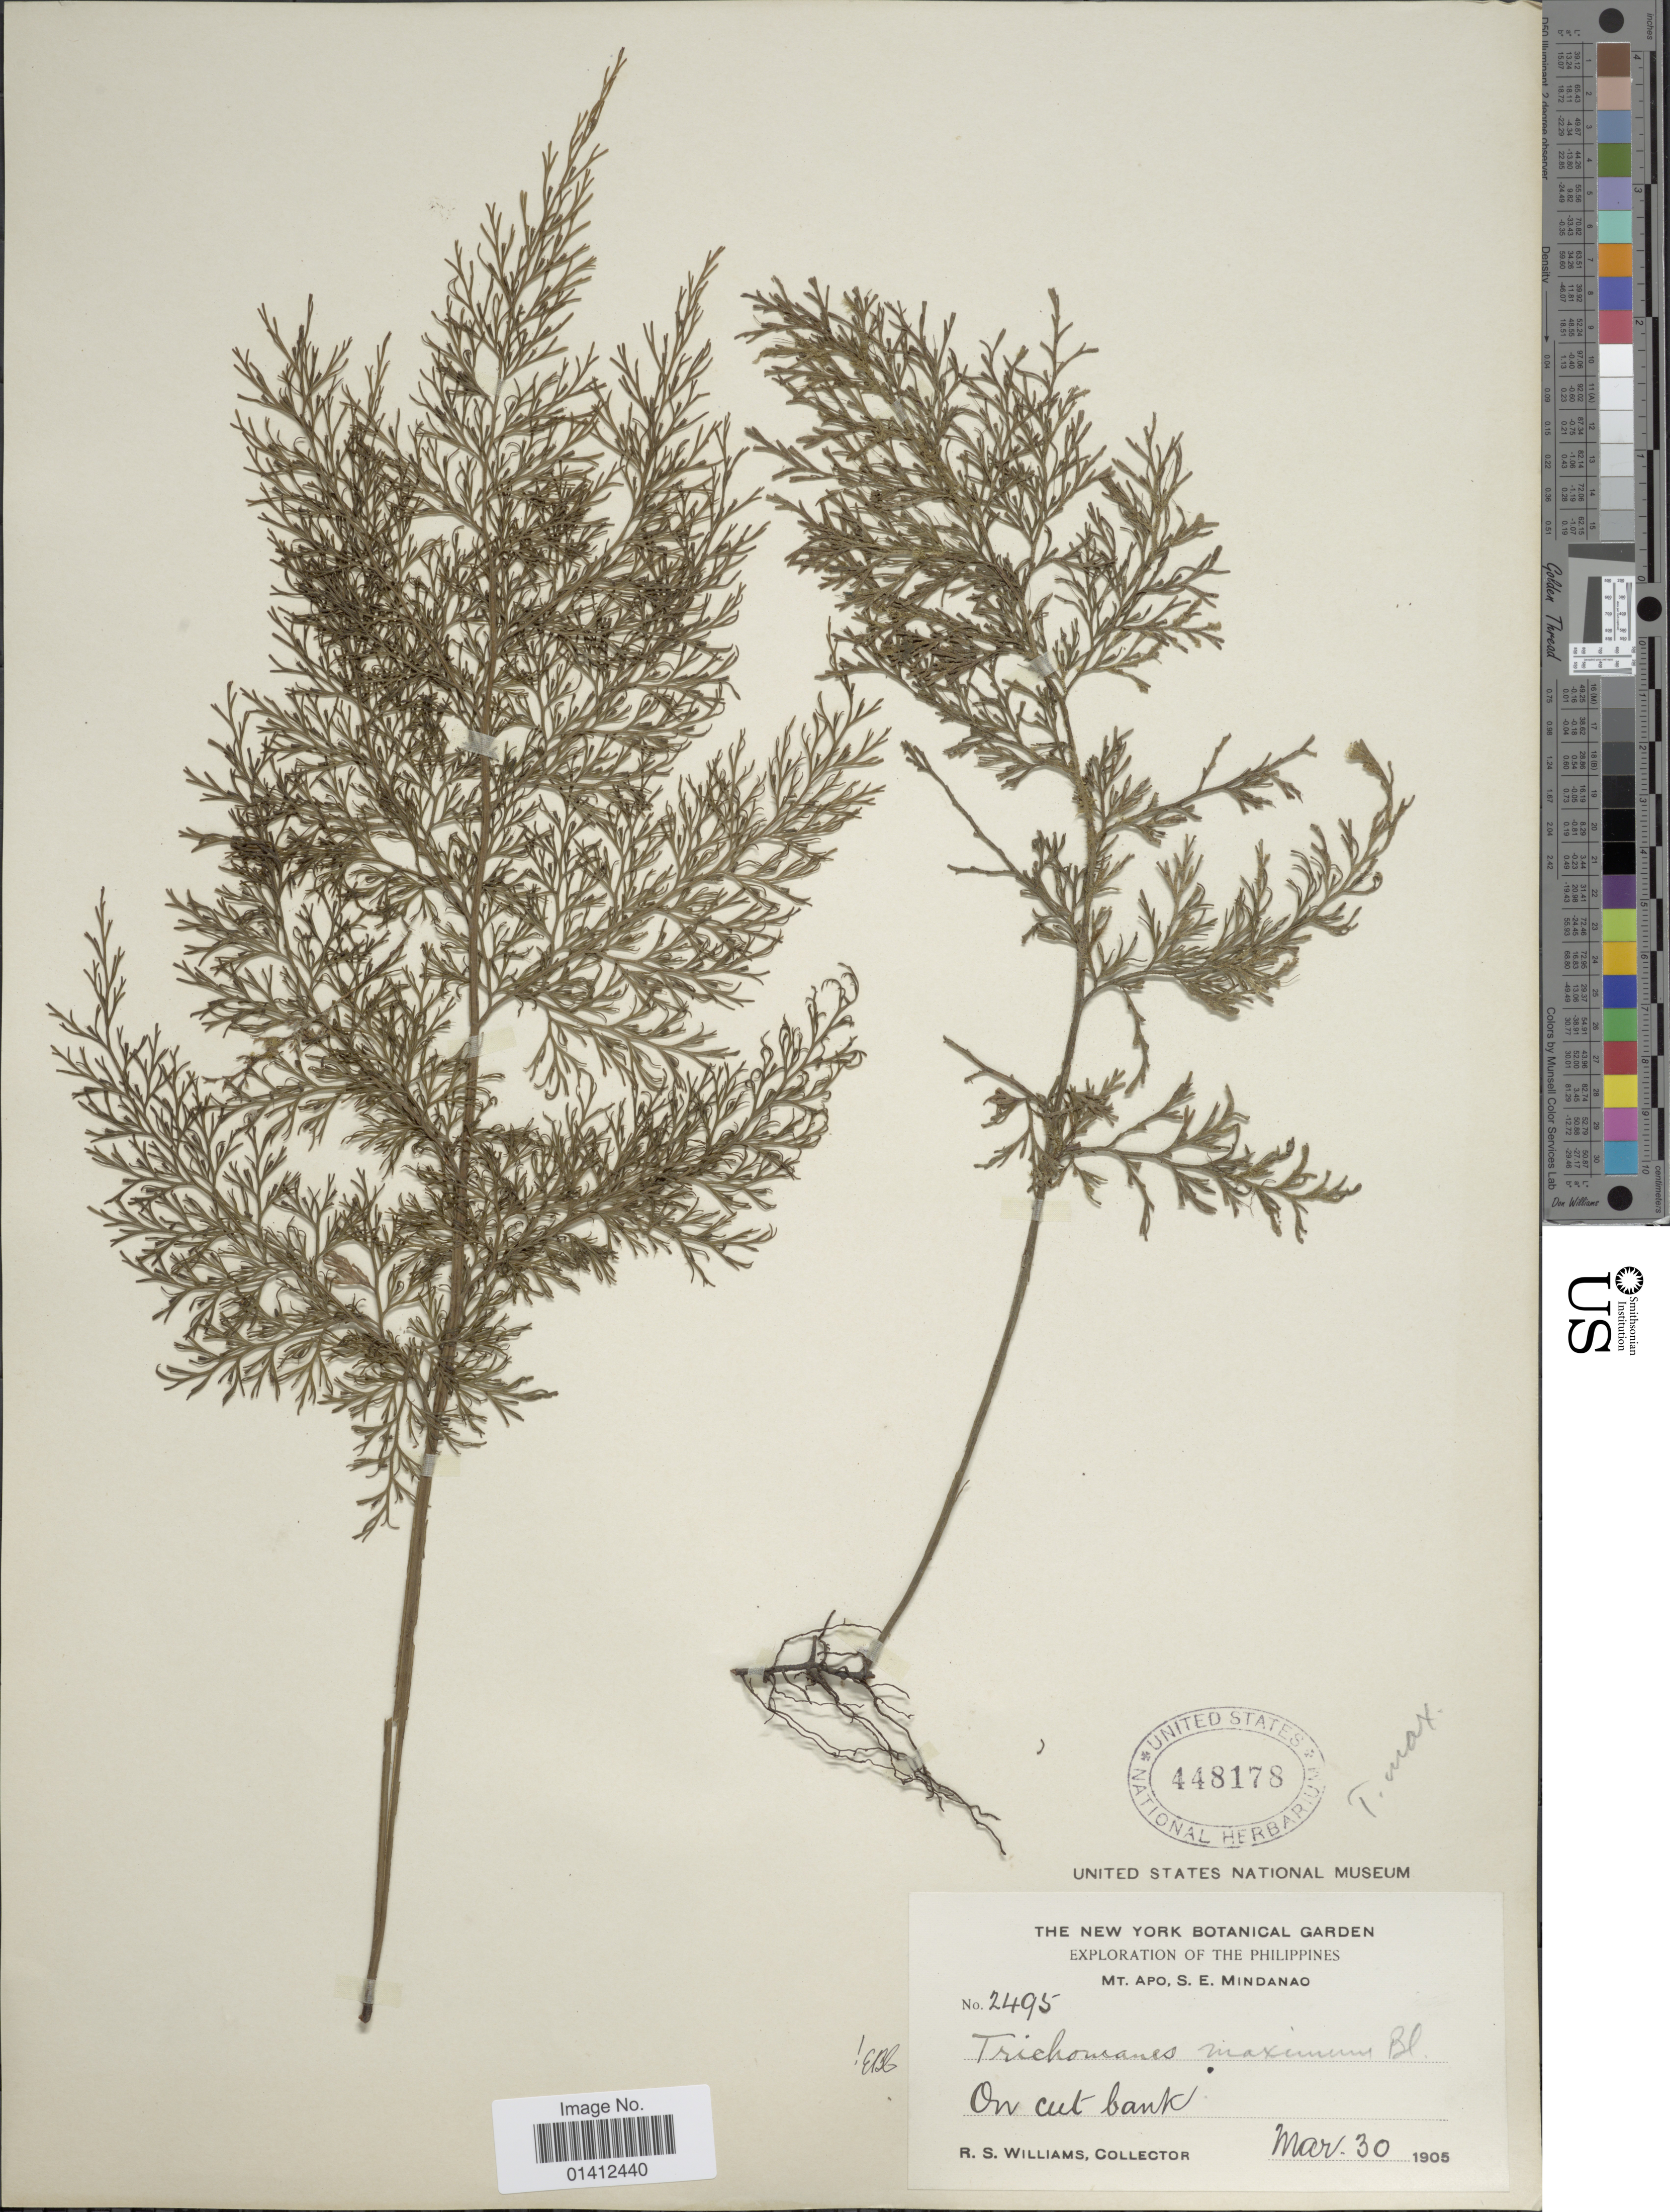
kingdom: Plantae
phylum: Tracheophyta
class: Polypodiopsida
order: Hymenophyllales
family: Hymenophyllaceae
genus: Vandenboschia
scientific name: Vandenboschia maxima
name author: (Blume) Copel.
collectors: R. S. Williams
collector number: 2495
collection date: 1905-03-30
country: Philippines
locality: Mt Apo, S.E Mindanao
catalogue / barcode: US 448178